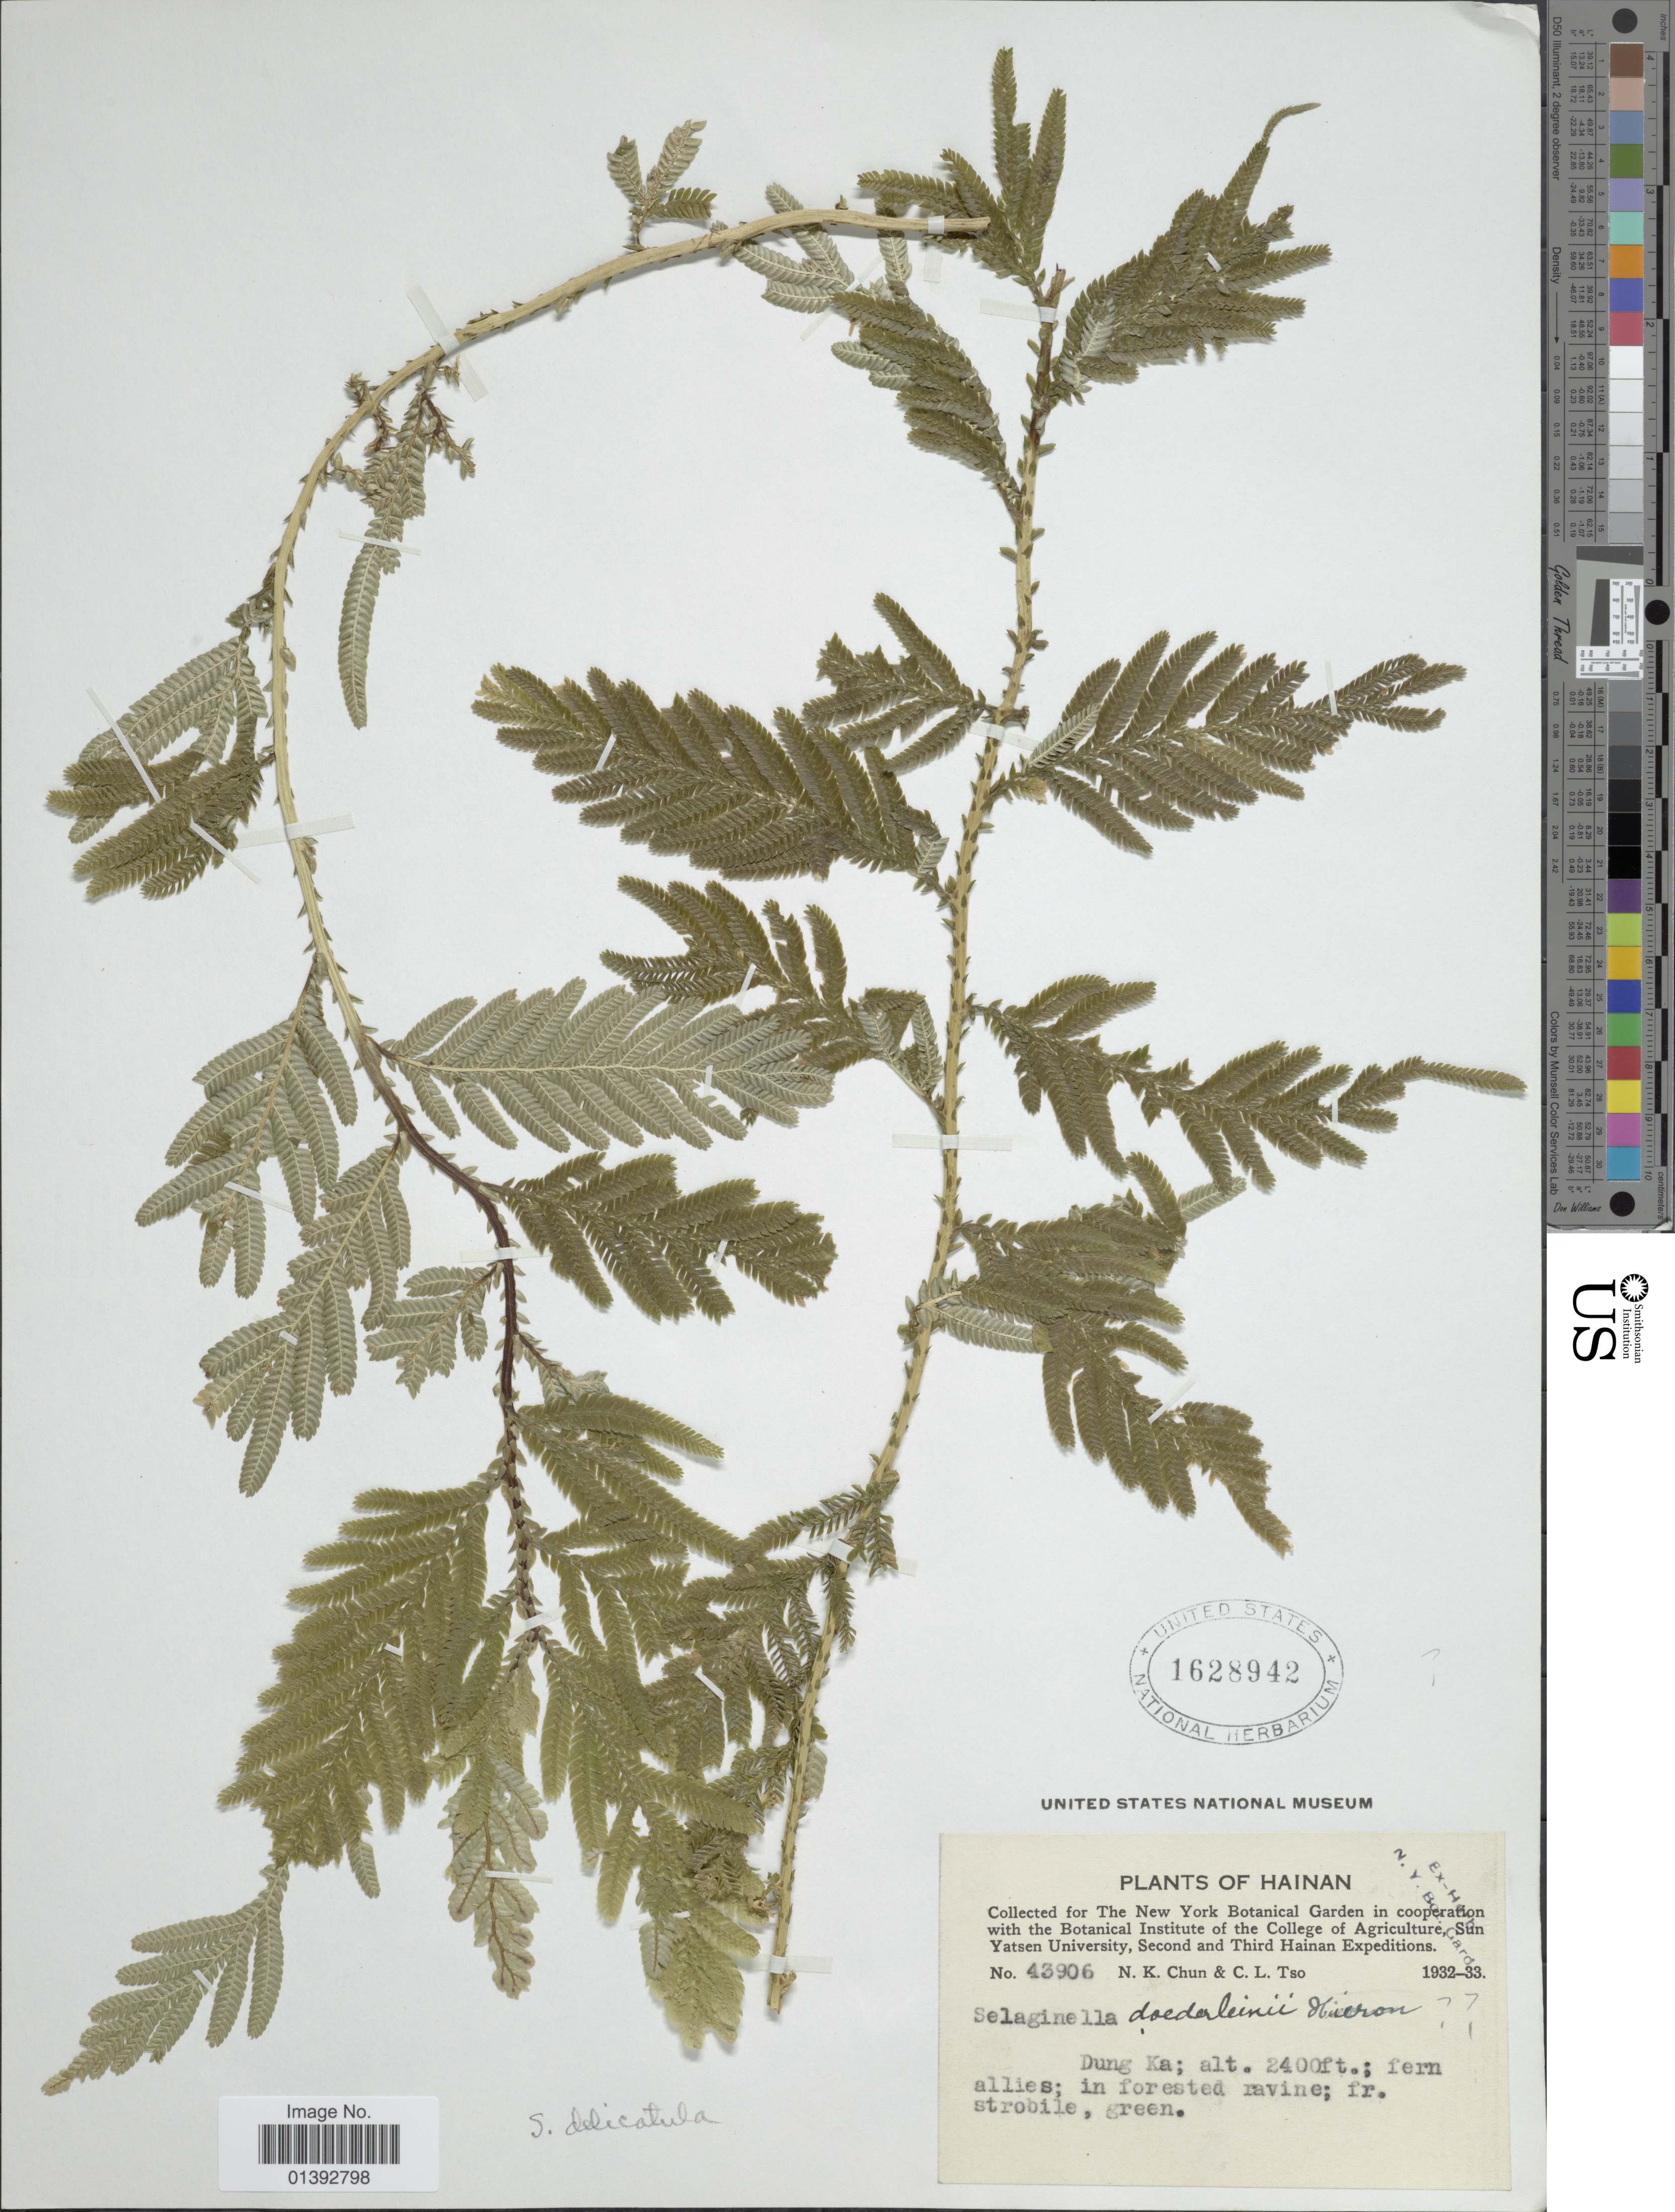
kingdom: Plantae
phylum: Tracheophyta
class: Lycopodiopsida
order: Selaginellales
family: Selaginellaceae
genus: Selaginella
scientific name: Selaginella doederleinii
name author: Hieron.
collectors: N. K. Chun & C. Tso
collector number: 43903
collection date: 1932/1933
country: China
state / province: Hainan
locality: Dung Ka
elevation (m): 732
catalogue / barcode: US 1628942